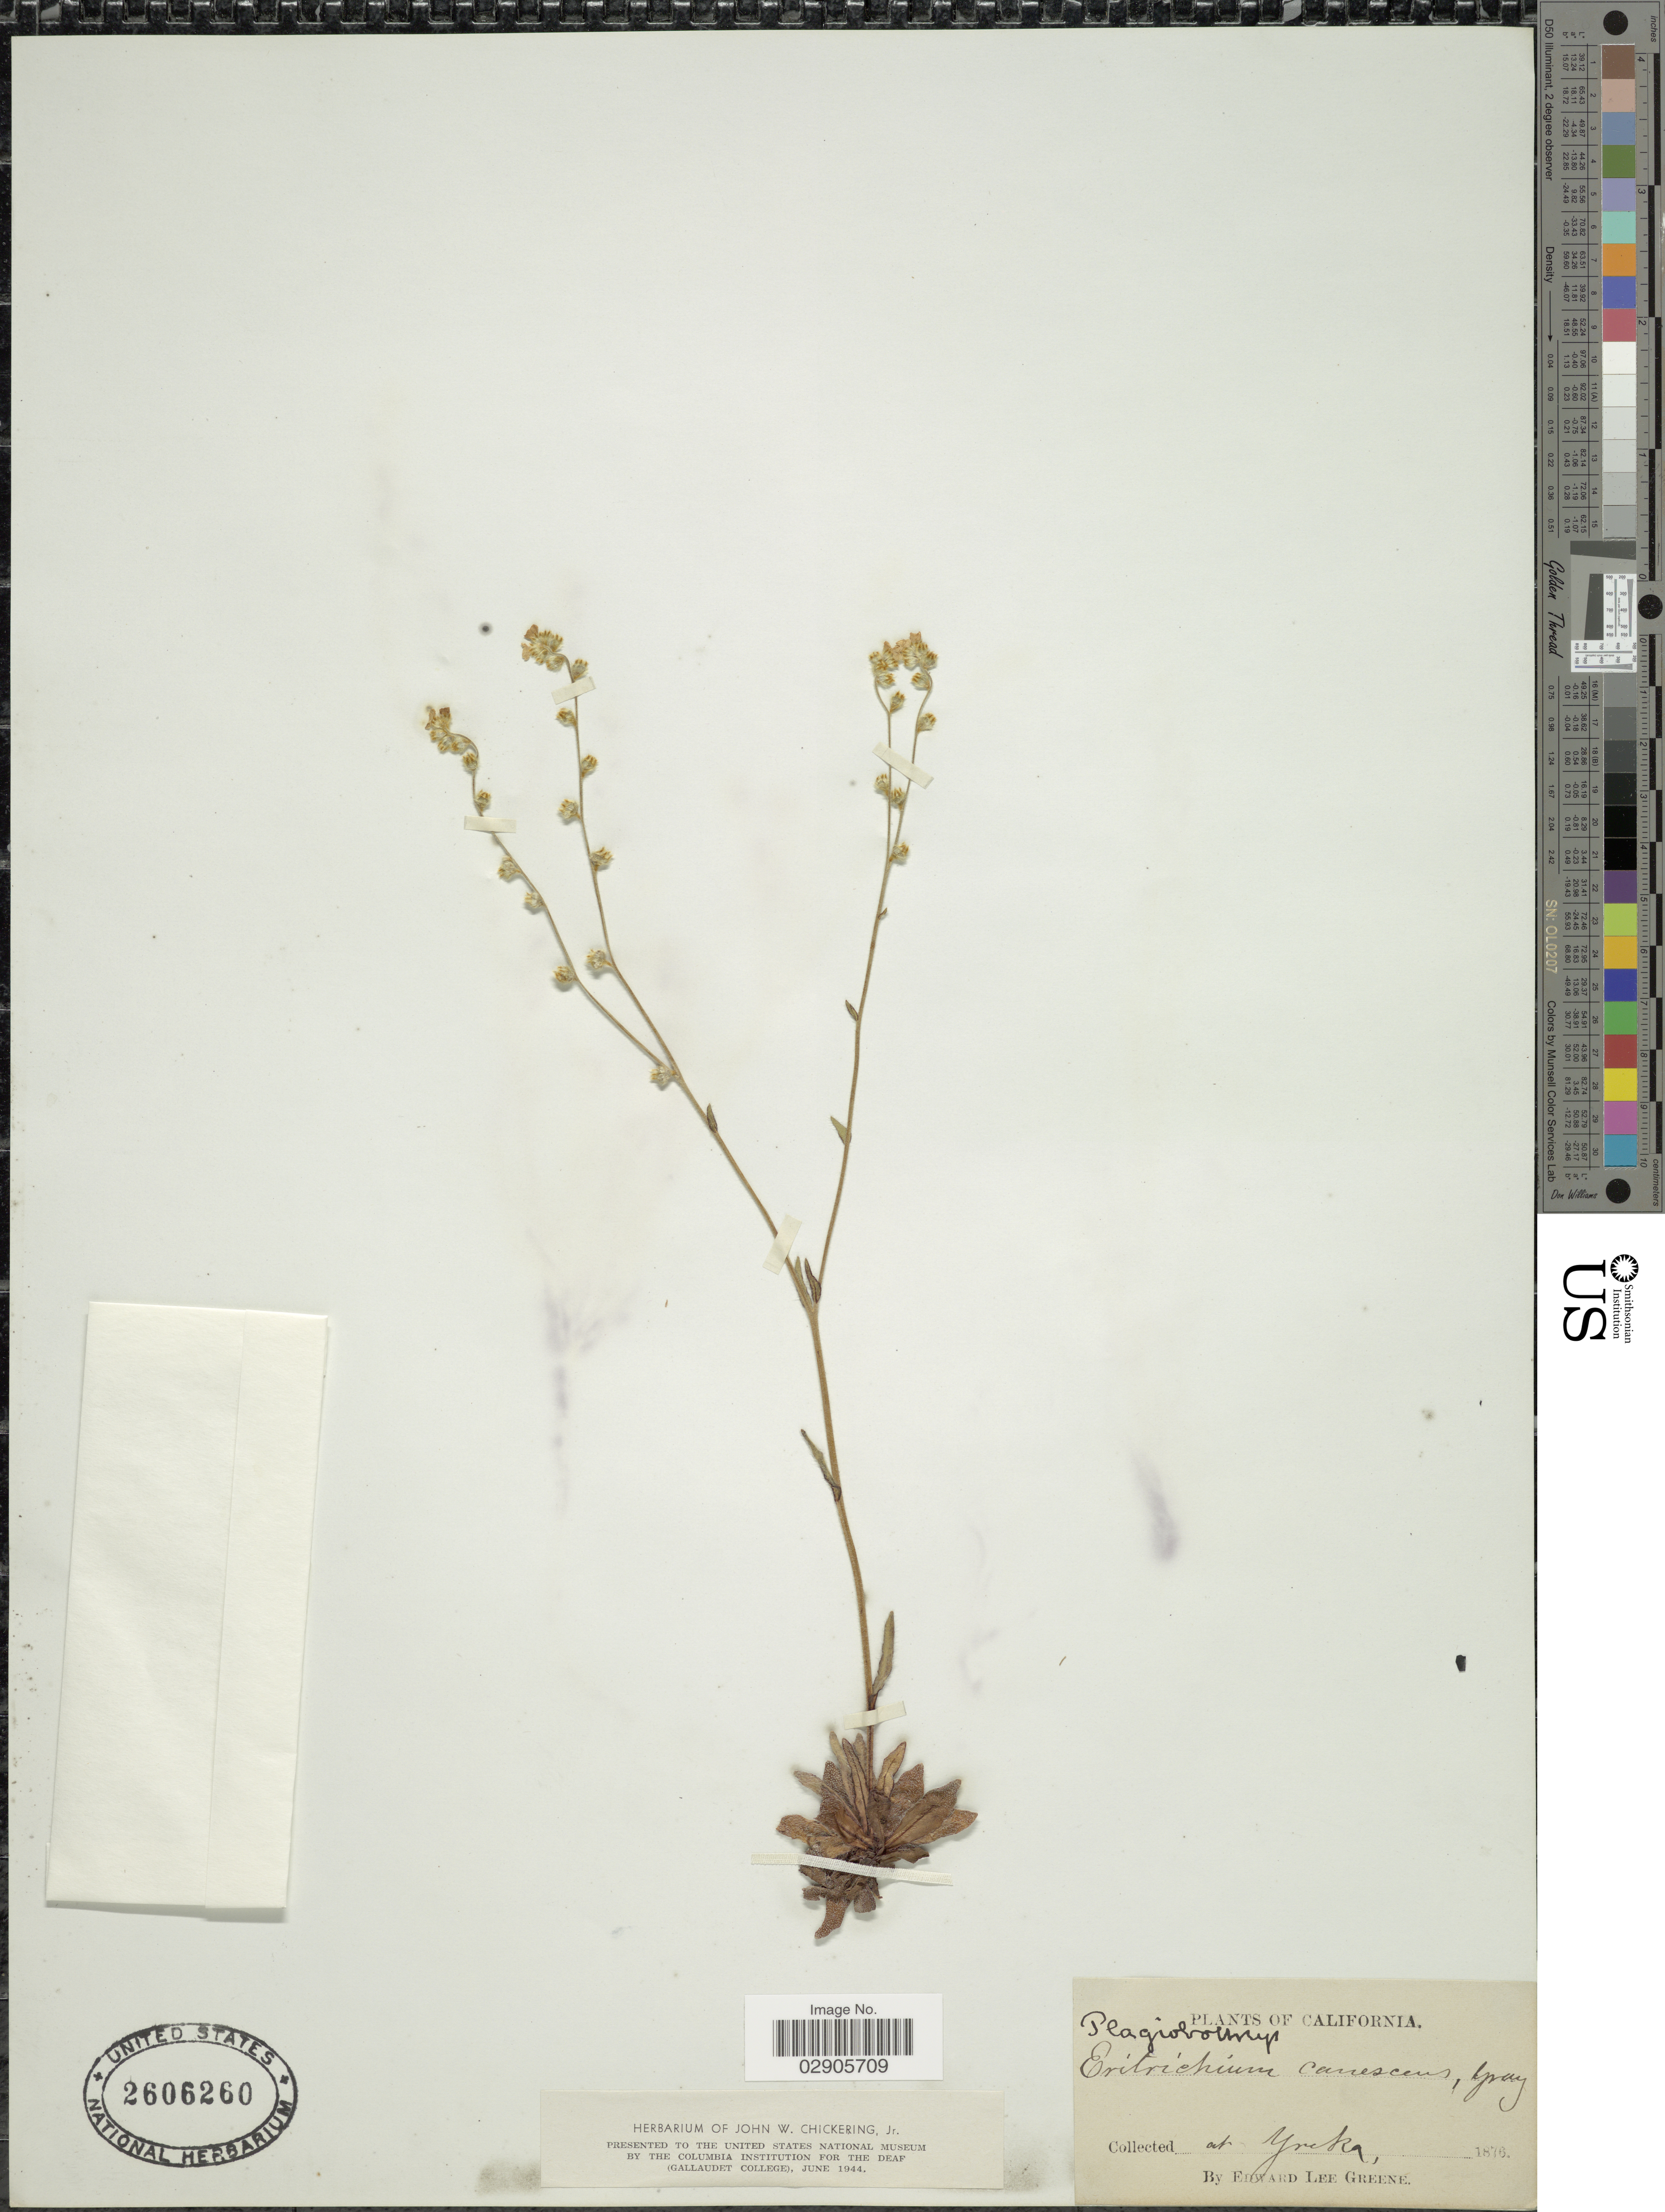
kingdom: Plantae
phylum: Tracheophyta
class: Magnoliopsida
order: Boraginales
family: Boraginaceae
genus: Plagiobothrys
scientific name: Plagiobothrys canescens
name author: Benth.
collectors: E. L. Greene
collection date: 1876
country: United States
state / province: California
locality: At Yreka.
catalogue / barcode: US 2606260